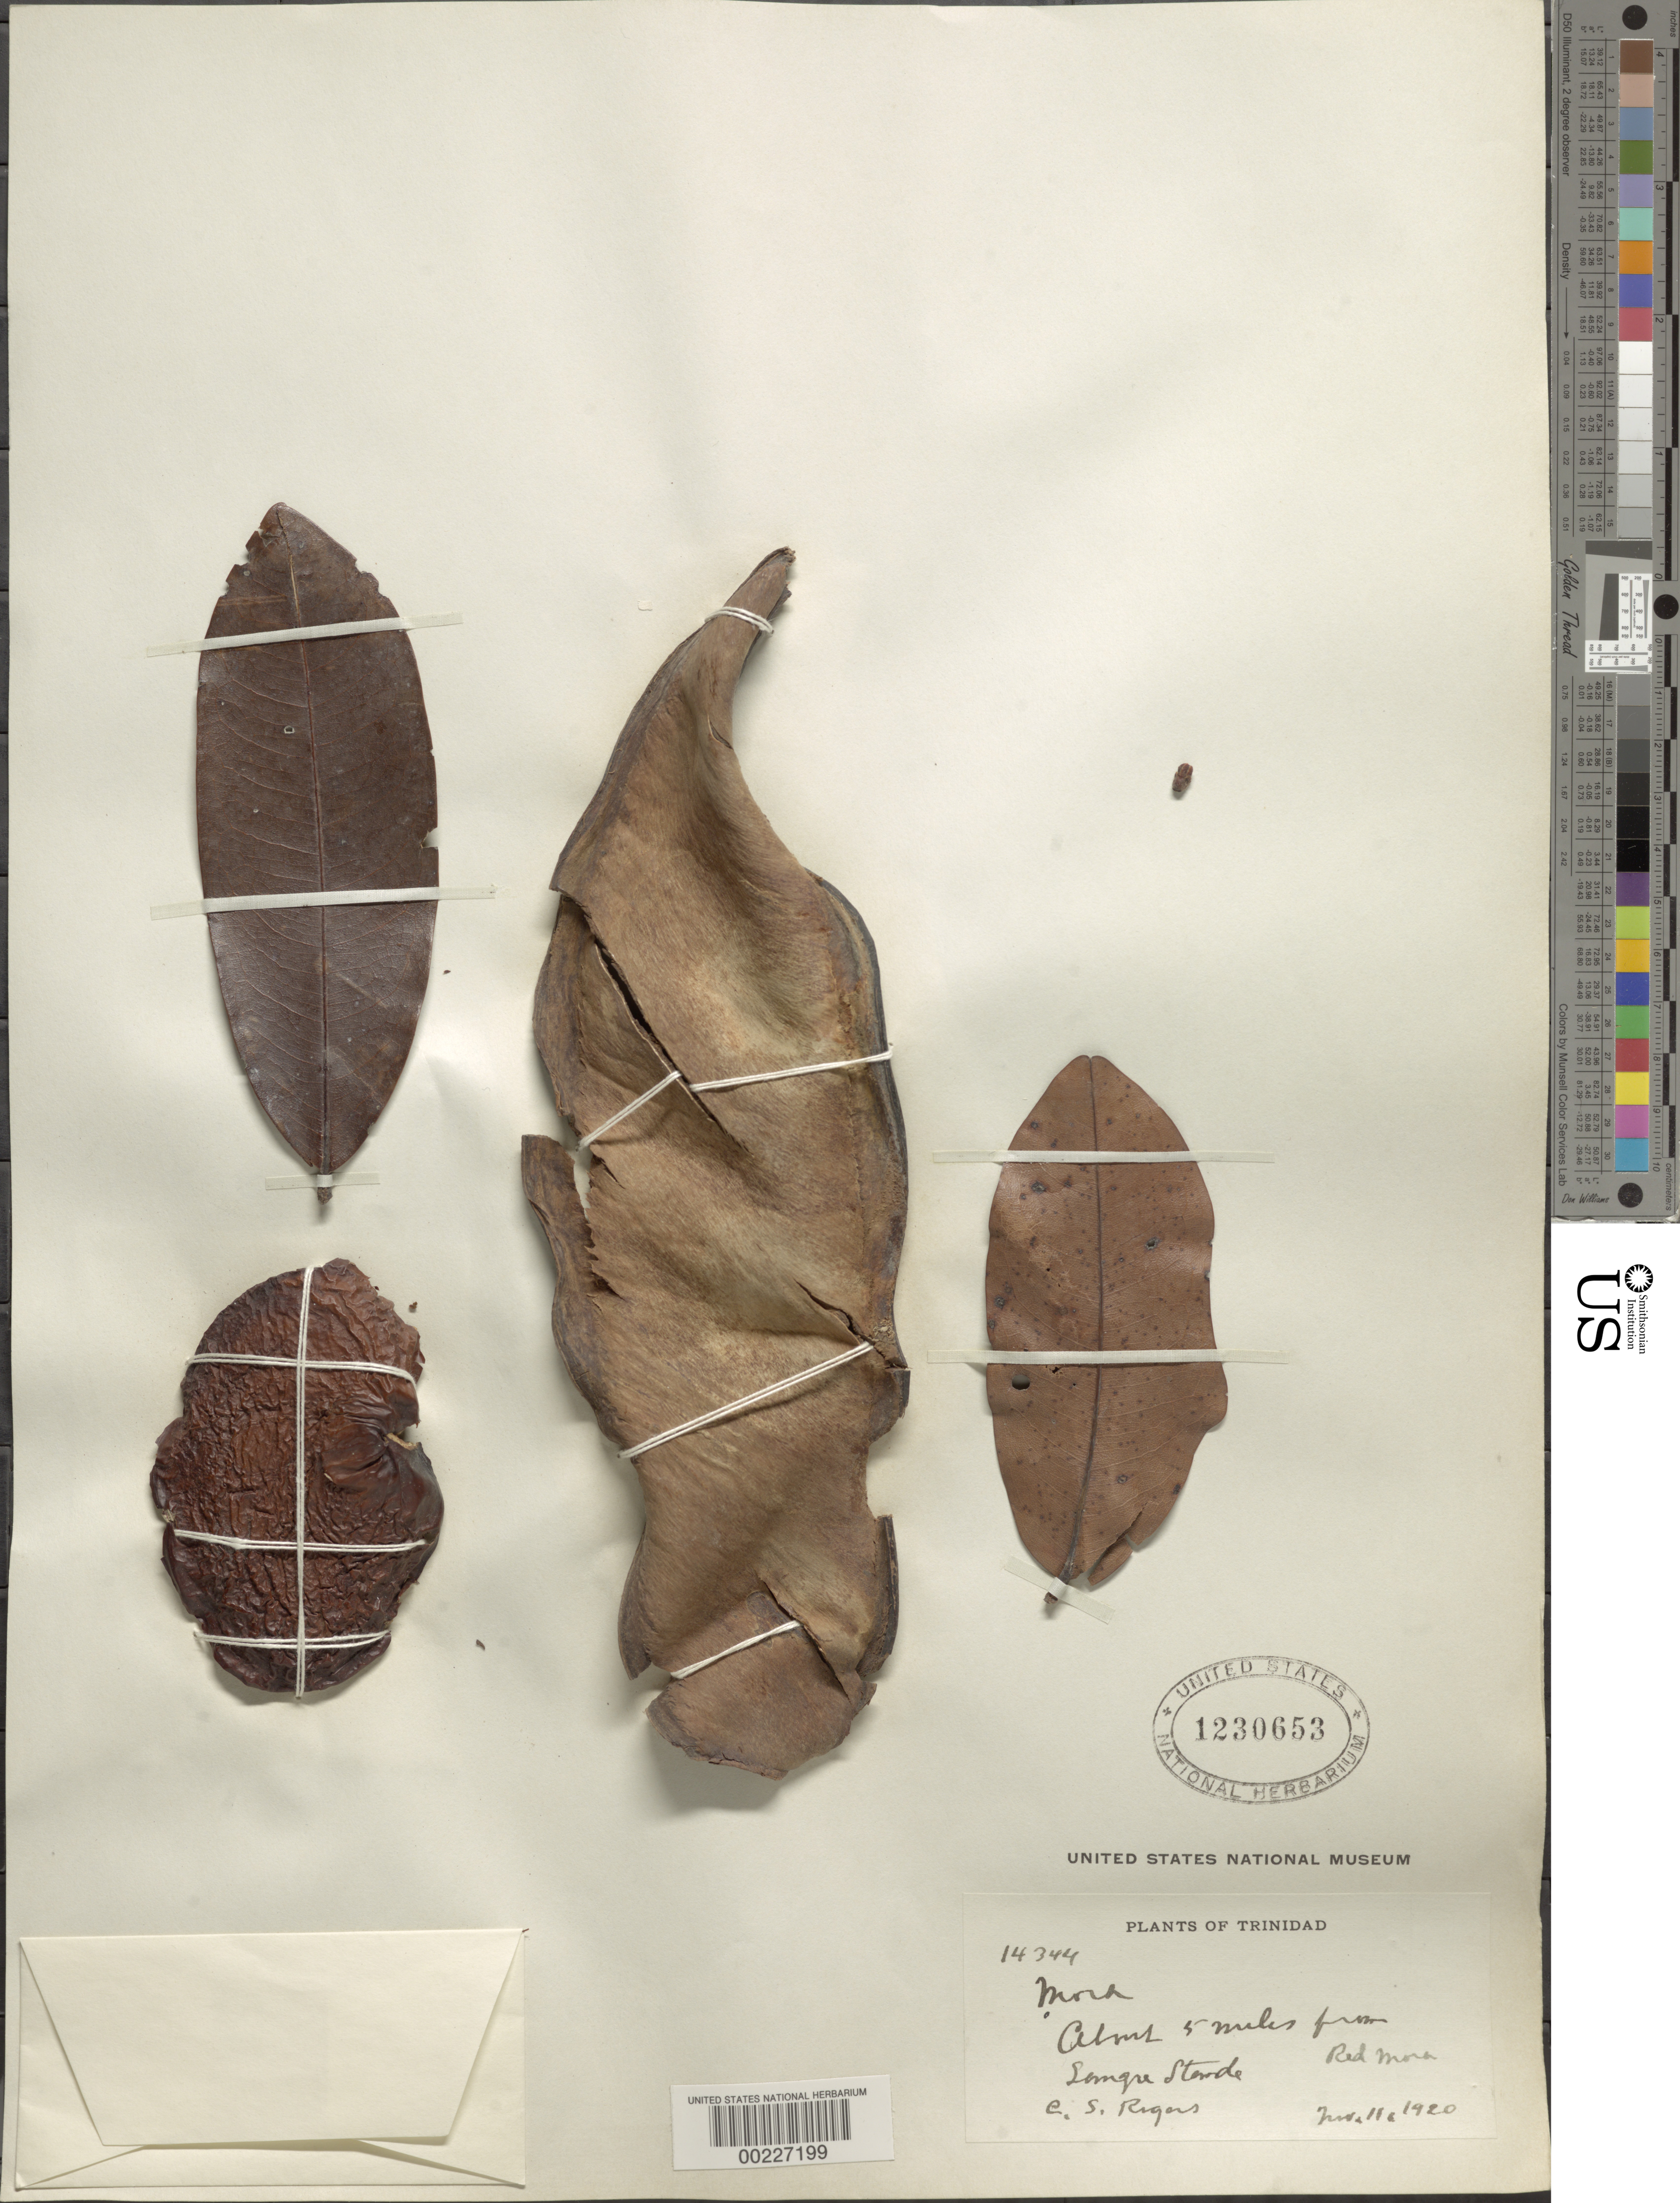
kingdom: Plantae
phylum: Tracheophyta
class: Magnoliopsida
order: Fabales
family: Fabaceae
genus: Mora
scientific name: Mora excelsa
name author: Benth.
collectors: E. Rodgers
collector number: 14344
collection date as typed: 11 Nov 1920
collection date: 1920-11-11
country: Trinidad and Tobago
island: Trinidad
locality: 5 mi from sangre stande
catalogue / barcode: US 1230653